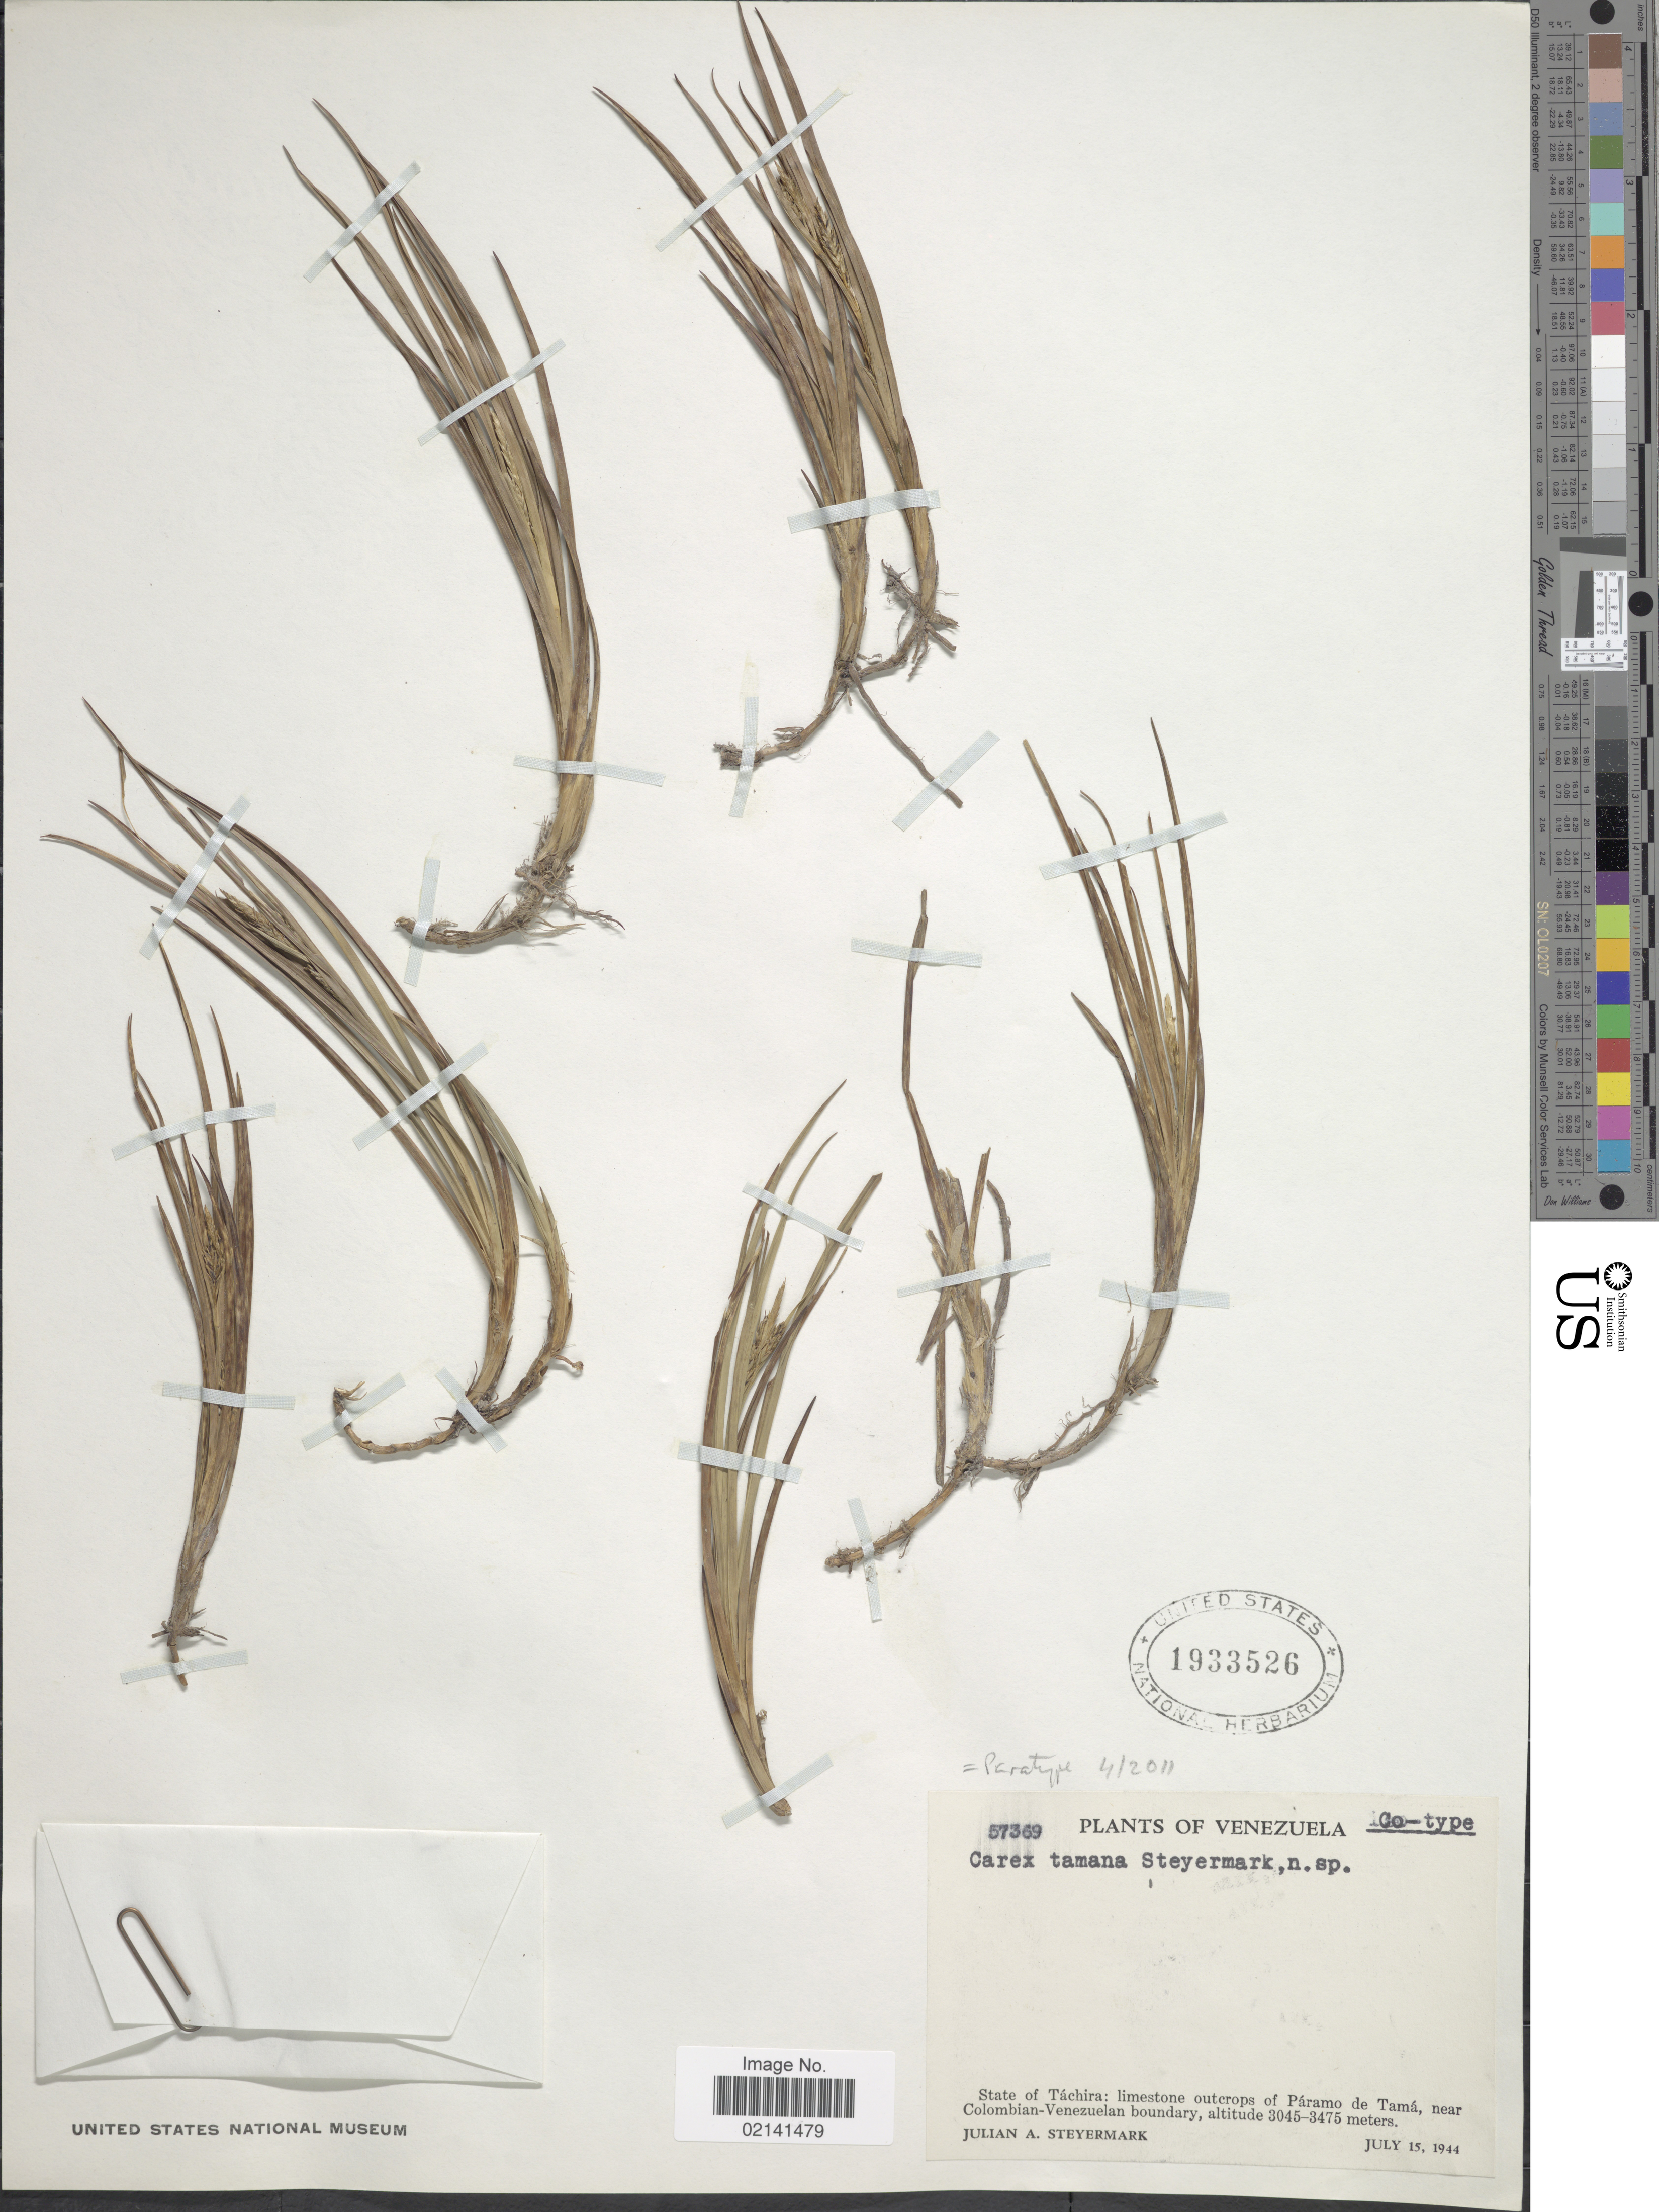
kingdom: Plantae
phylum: Tracheophyta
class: Liliopsida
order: Poales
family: Cyperaceae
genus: Carex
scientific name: Carex tamana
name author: Steyerm.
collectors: J. Steyermark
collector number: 57369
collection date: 1944-07-15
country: Venezuela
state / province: Tachira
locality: State of Tachira: limestone outcrops of Paramo de Tama, near Colombian-Venezuelan boundary.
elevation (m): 3045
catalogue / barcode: US 1933526